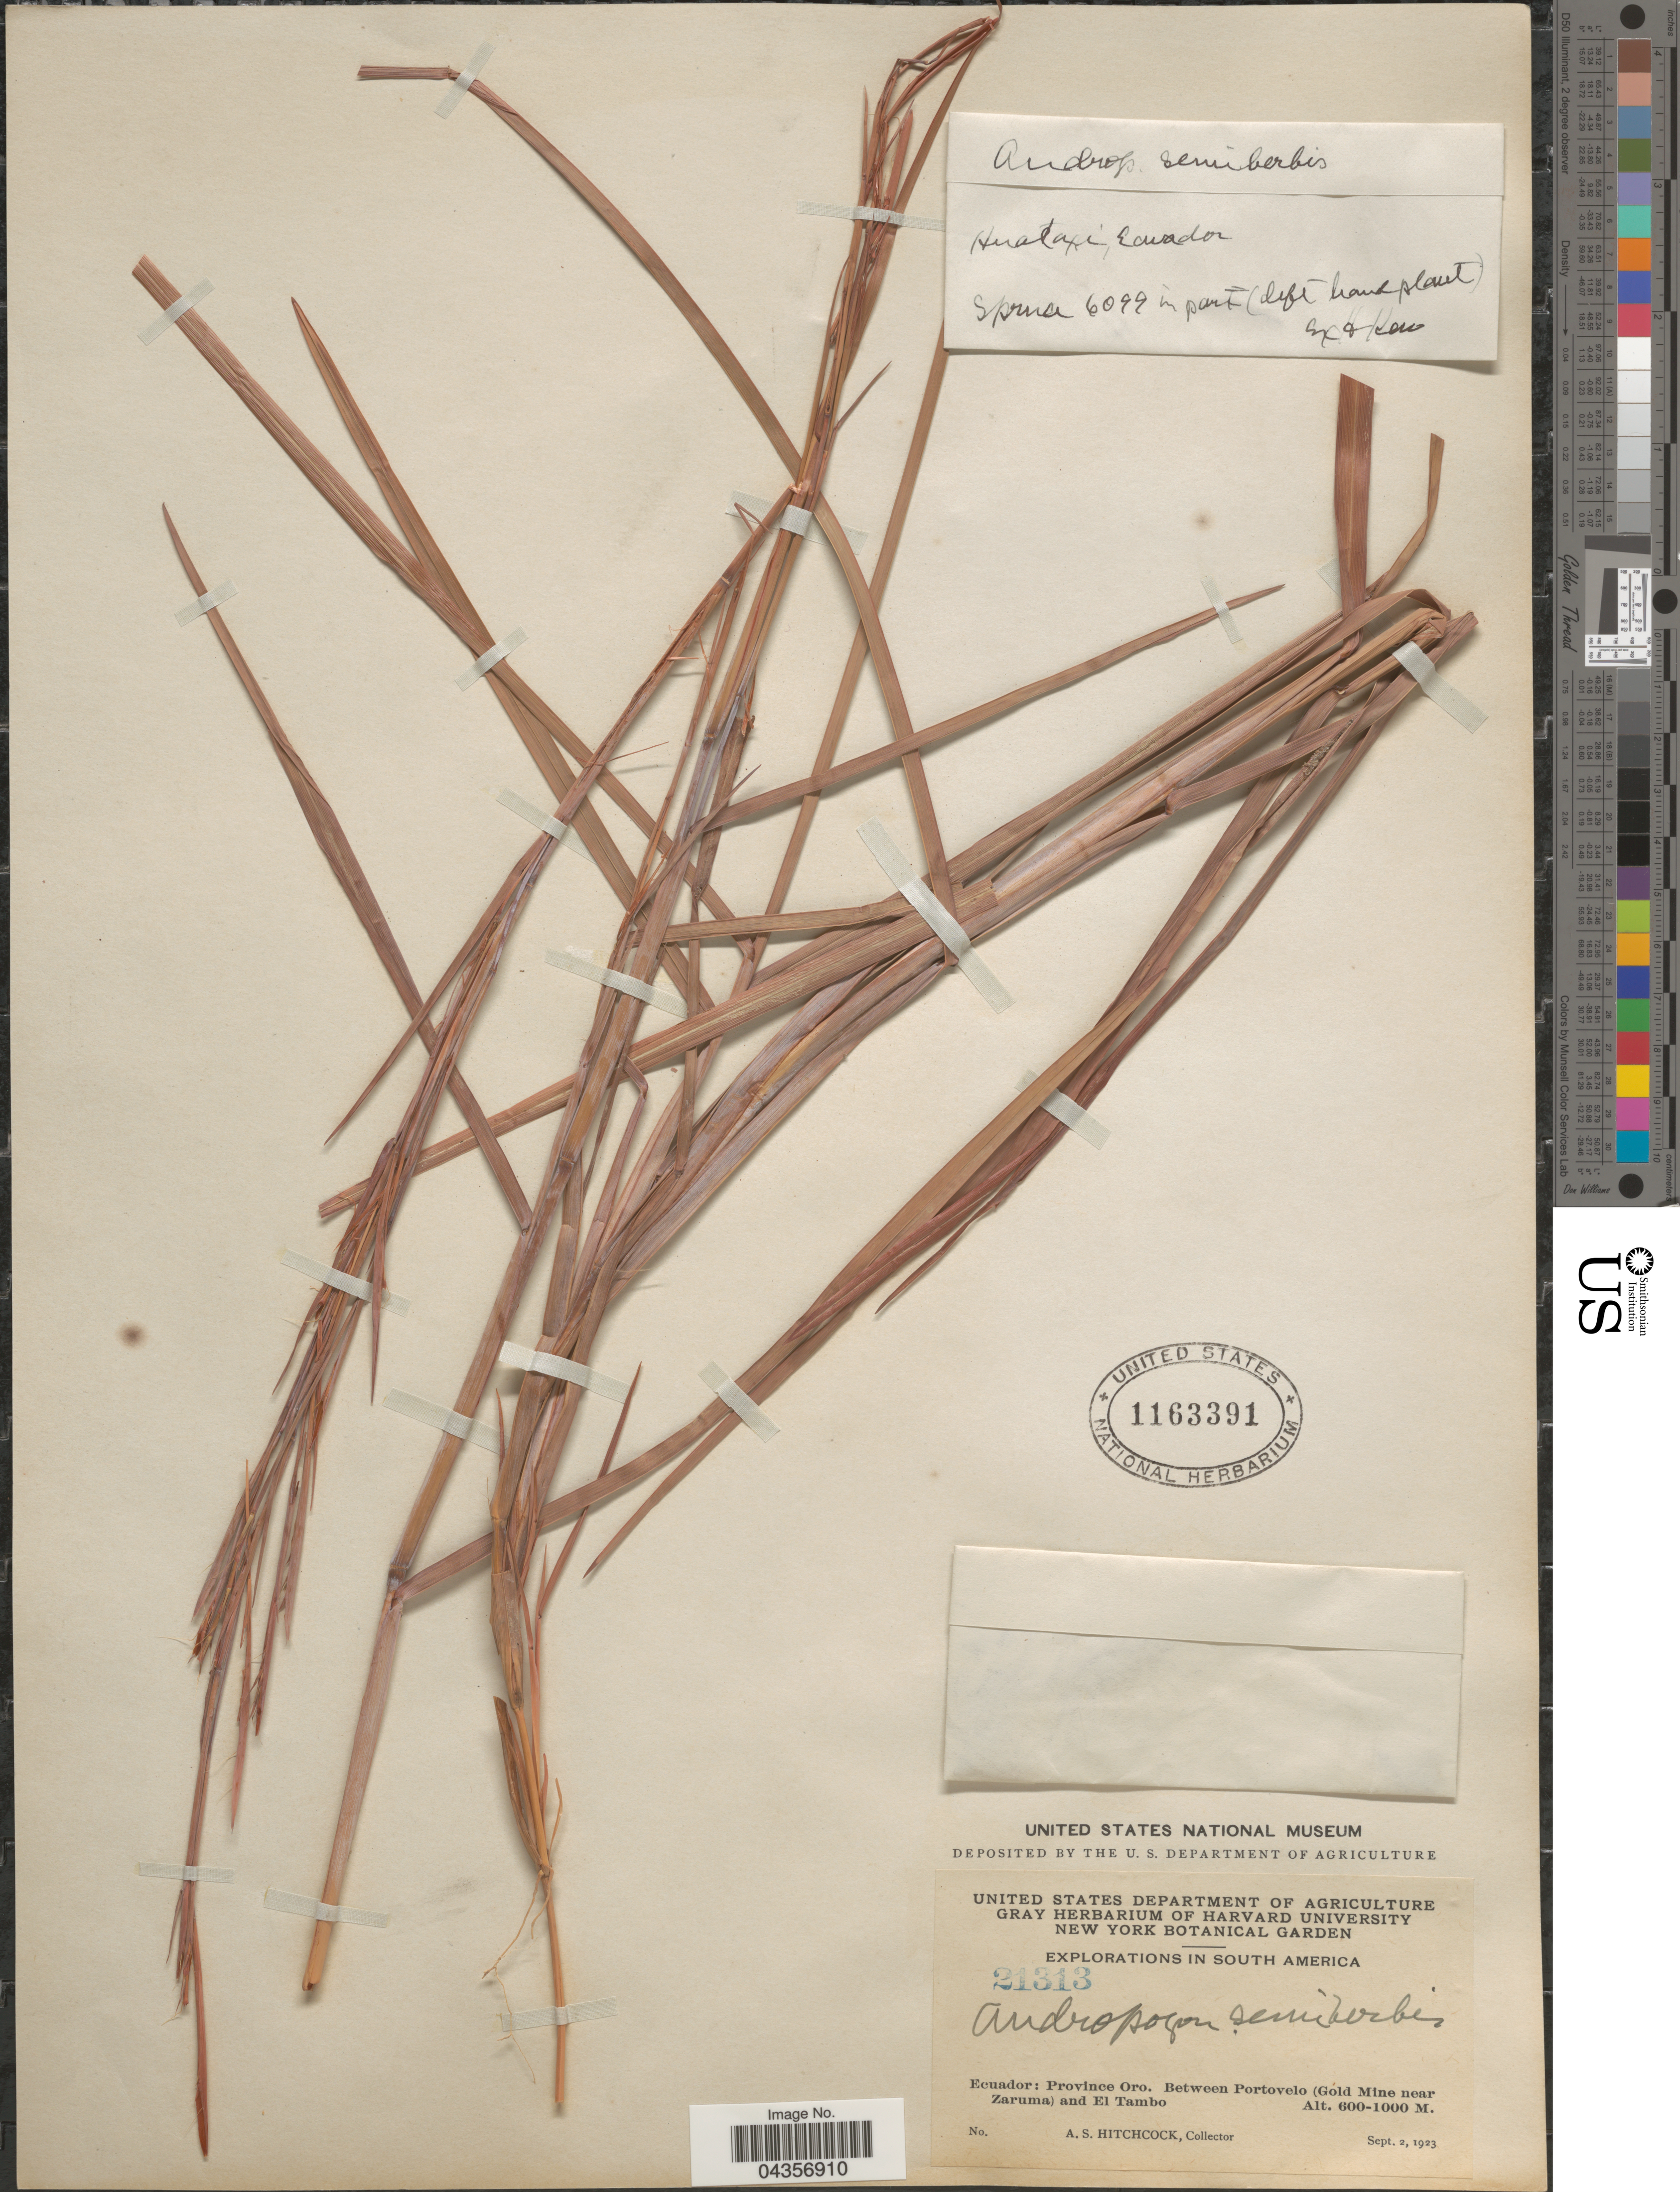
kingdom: Plantae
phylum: Tracheophyta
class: Liliopsida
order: Poales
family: Poaceae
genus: Schizachyrium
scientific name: Schizachyrium sanguineum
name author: (Retz.) Alston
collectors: -. Spruce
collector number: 6099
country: Ecuador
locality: Huataxi.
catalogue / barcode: US 1163391-2